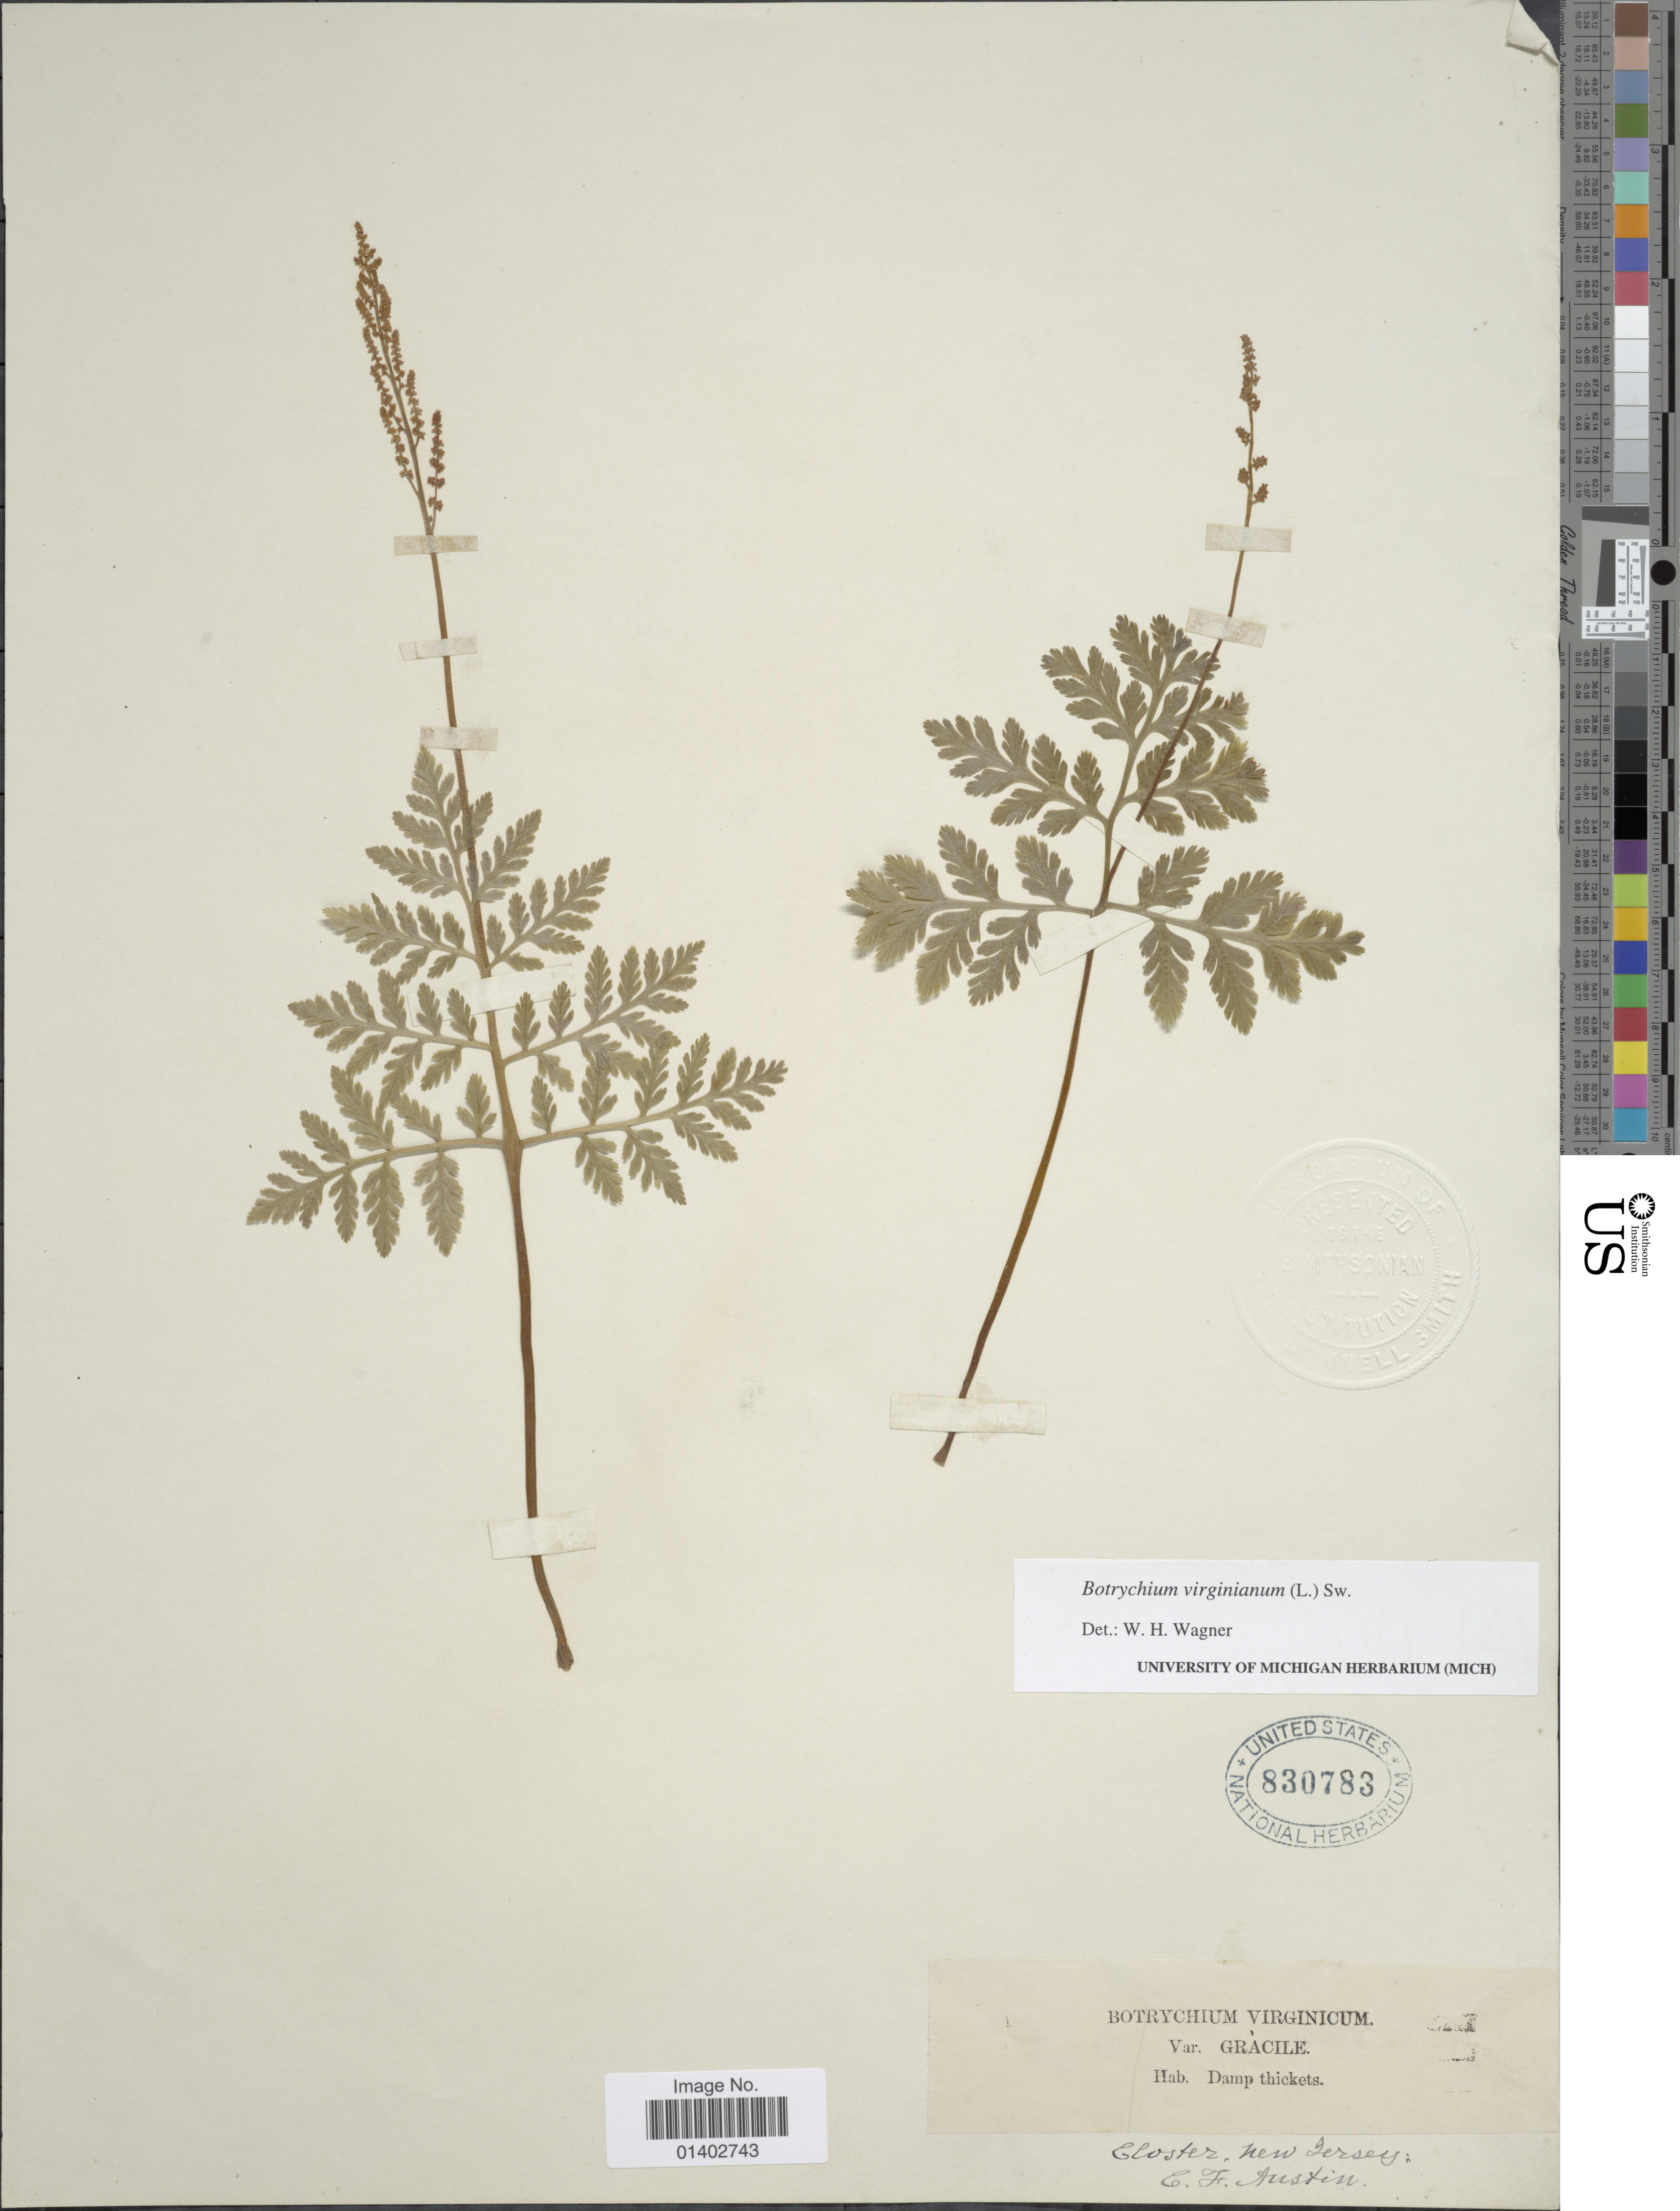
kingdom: Plantae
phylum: Tracheophyta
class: Polypodiopsida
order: Ophioglossales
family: Ophioglossaceae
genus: Botrychium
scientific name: Botrychium virginianum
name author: (L.) Sw.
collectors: C. F. Austin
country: United States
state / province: New Jersey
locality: Closter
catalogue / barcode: US 830783